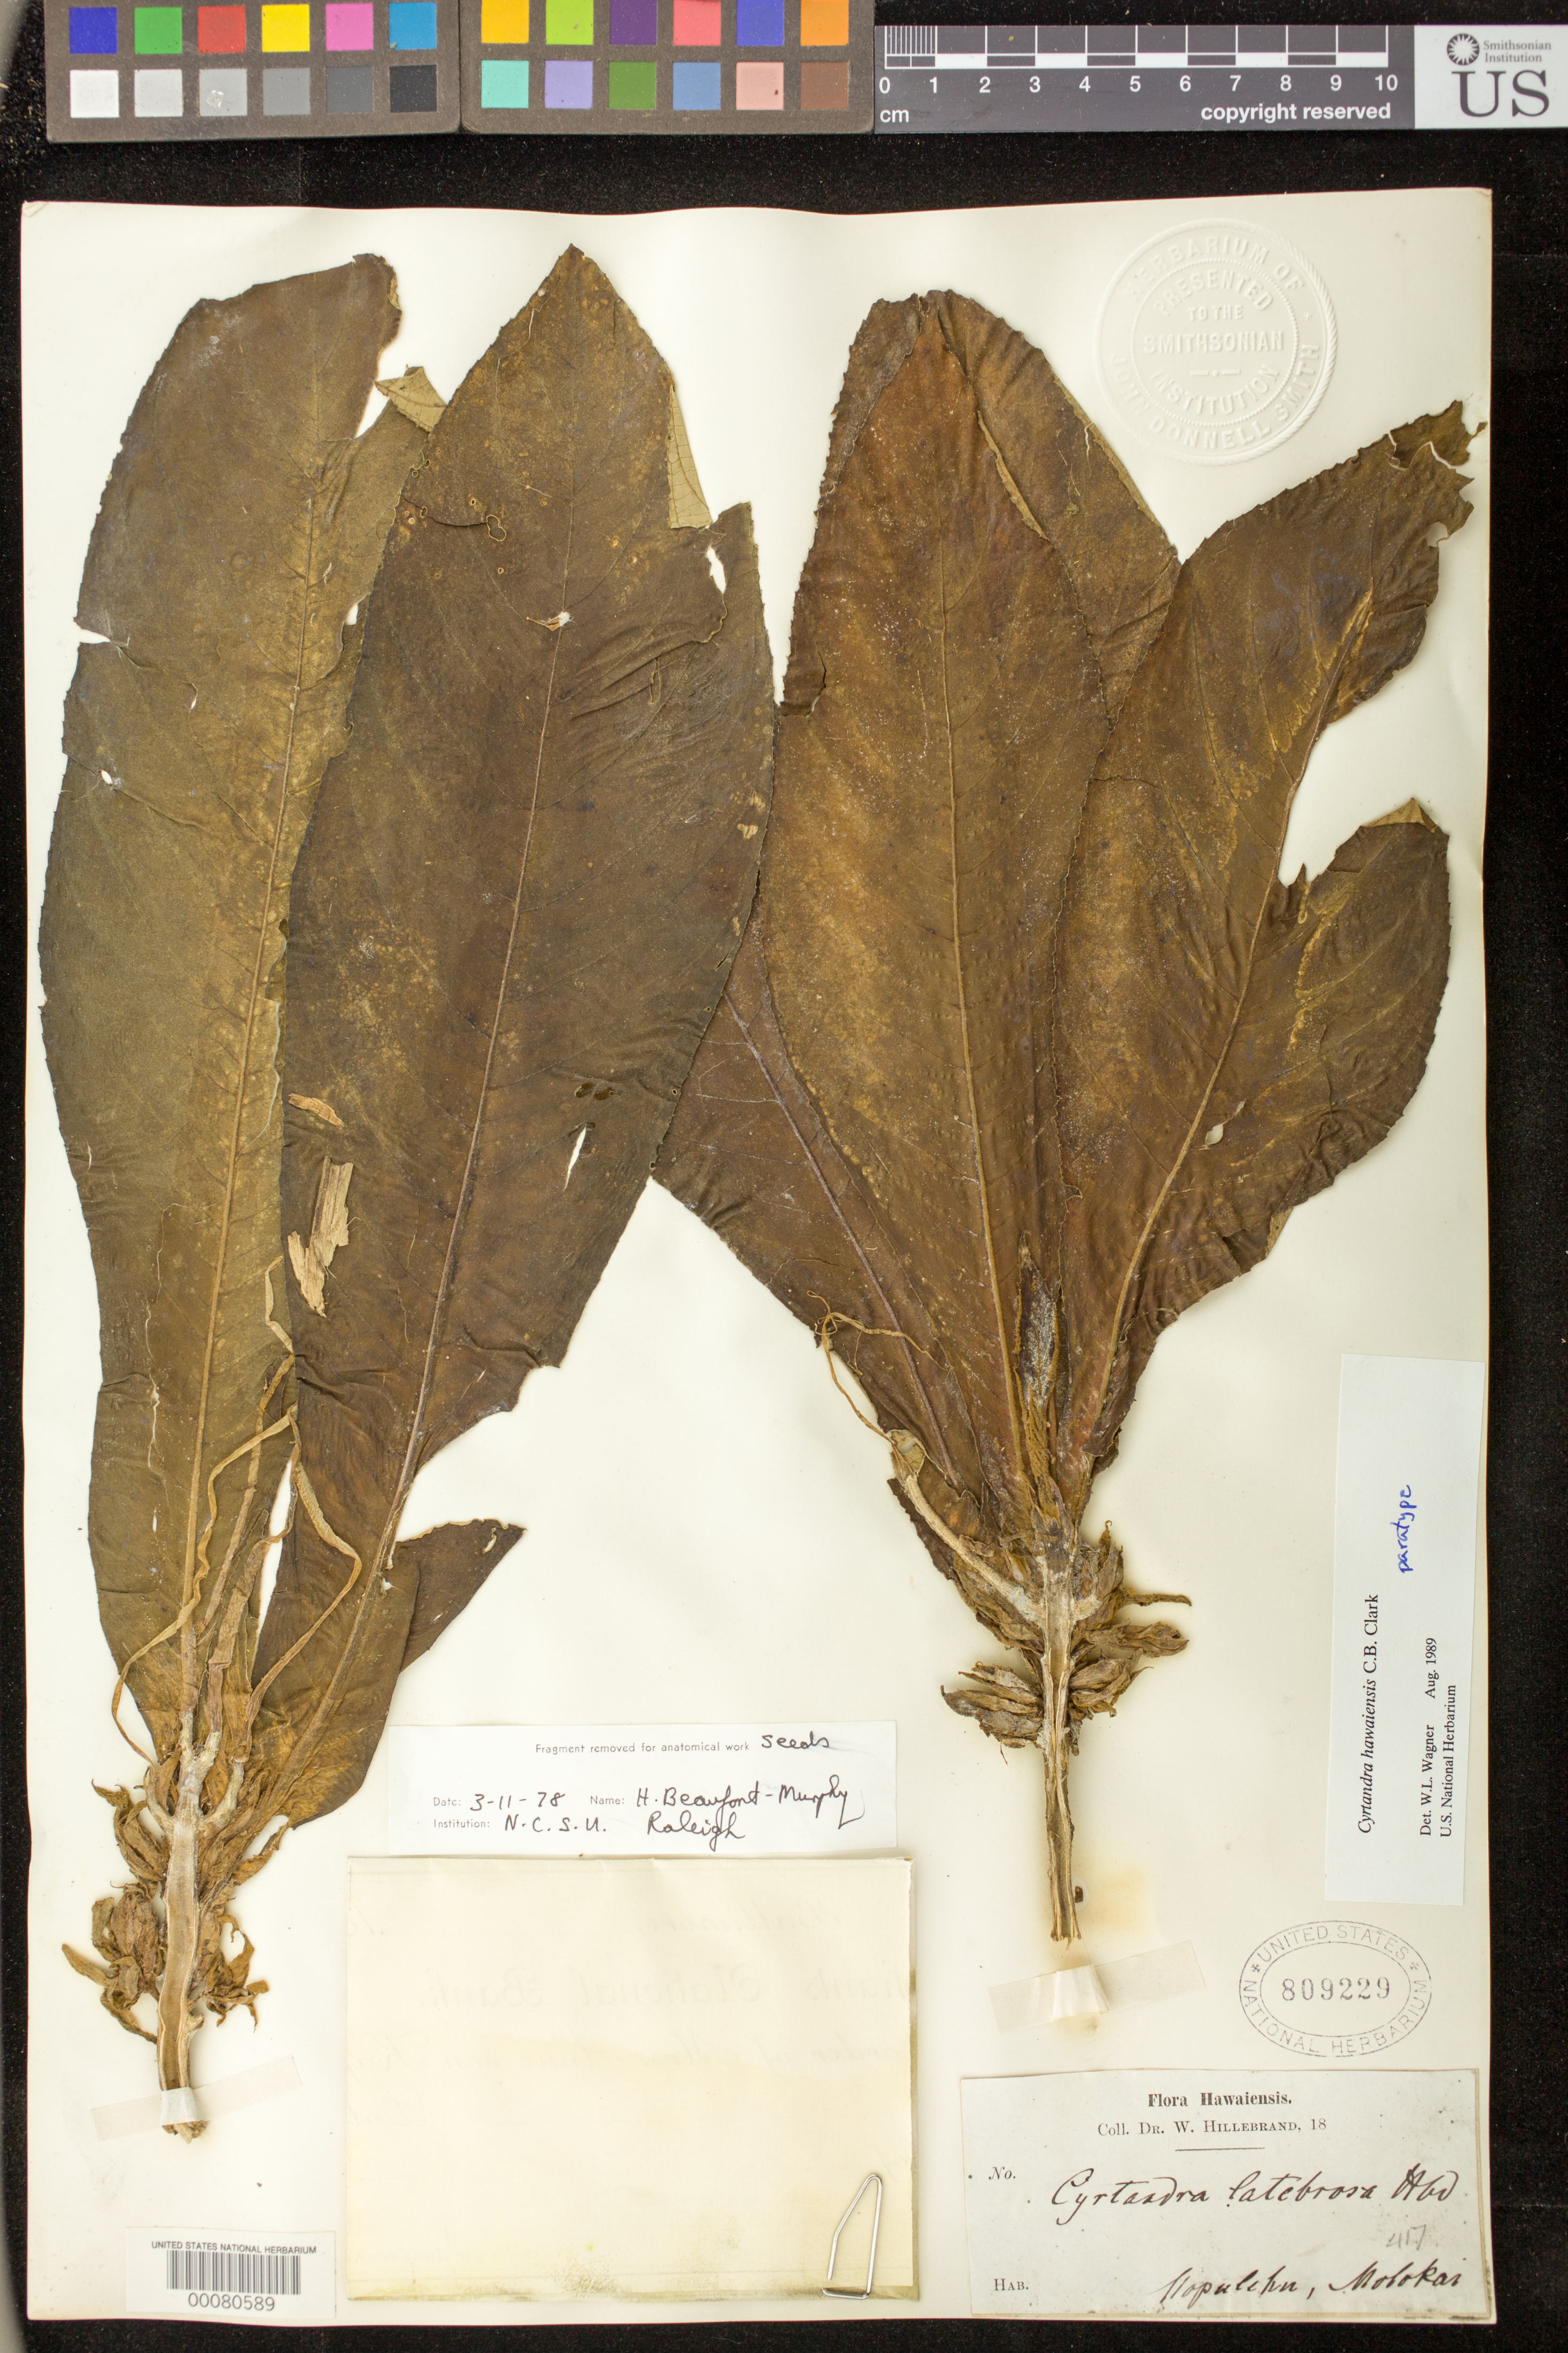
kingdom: Plantae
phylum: Tracheophyta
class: Magnoliopsida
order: Lamiales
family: Gesneriaceae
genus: Cyrtandra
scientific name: Cyrtandra hawaiensis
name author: C.B. Clarke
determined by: Wagner, W. L., (BOT), Smithsonian Institution - National Museum of Natural History (UNITED STATES)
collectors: W. Hillebrand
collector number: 417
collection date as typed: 18--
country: United States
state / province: Hawaii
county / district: Maui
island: Moloka'i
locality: Hopuleku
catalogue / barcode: US 809229